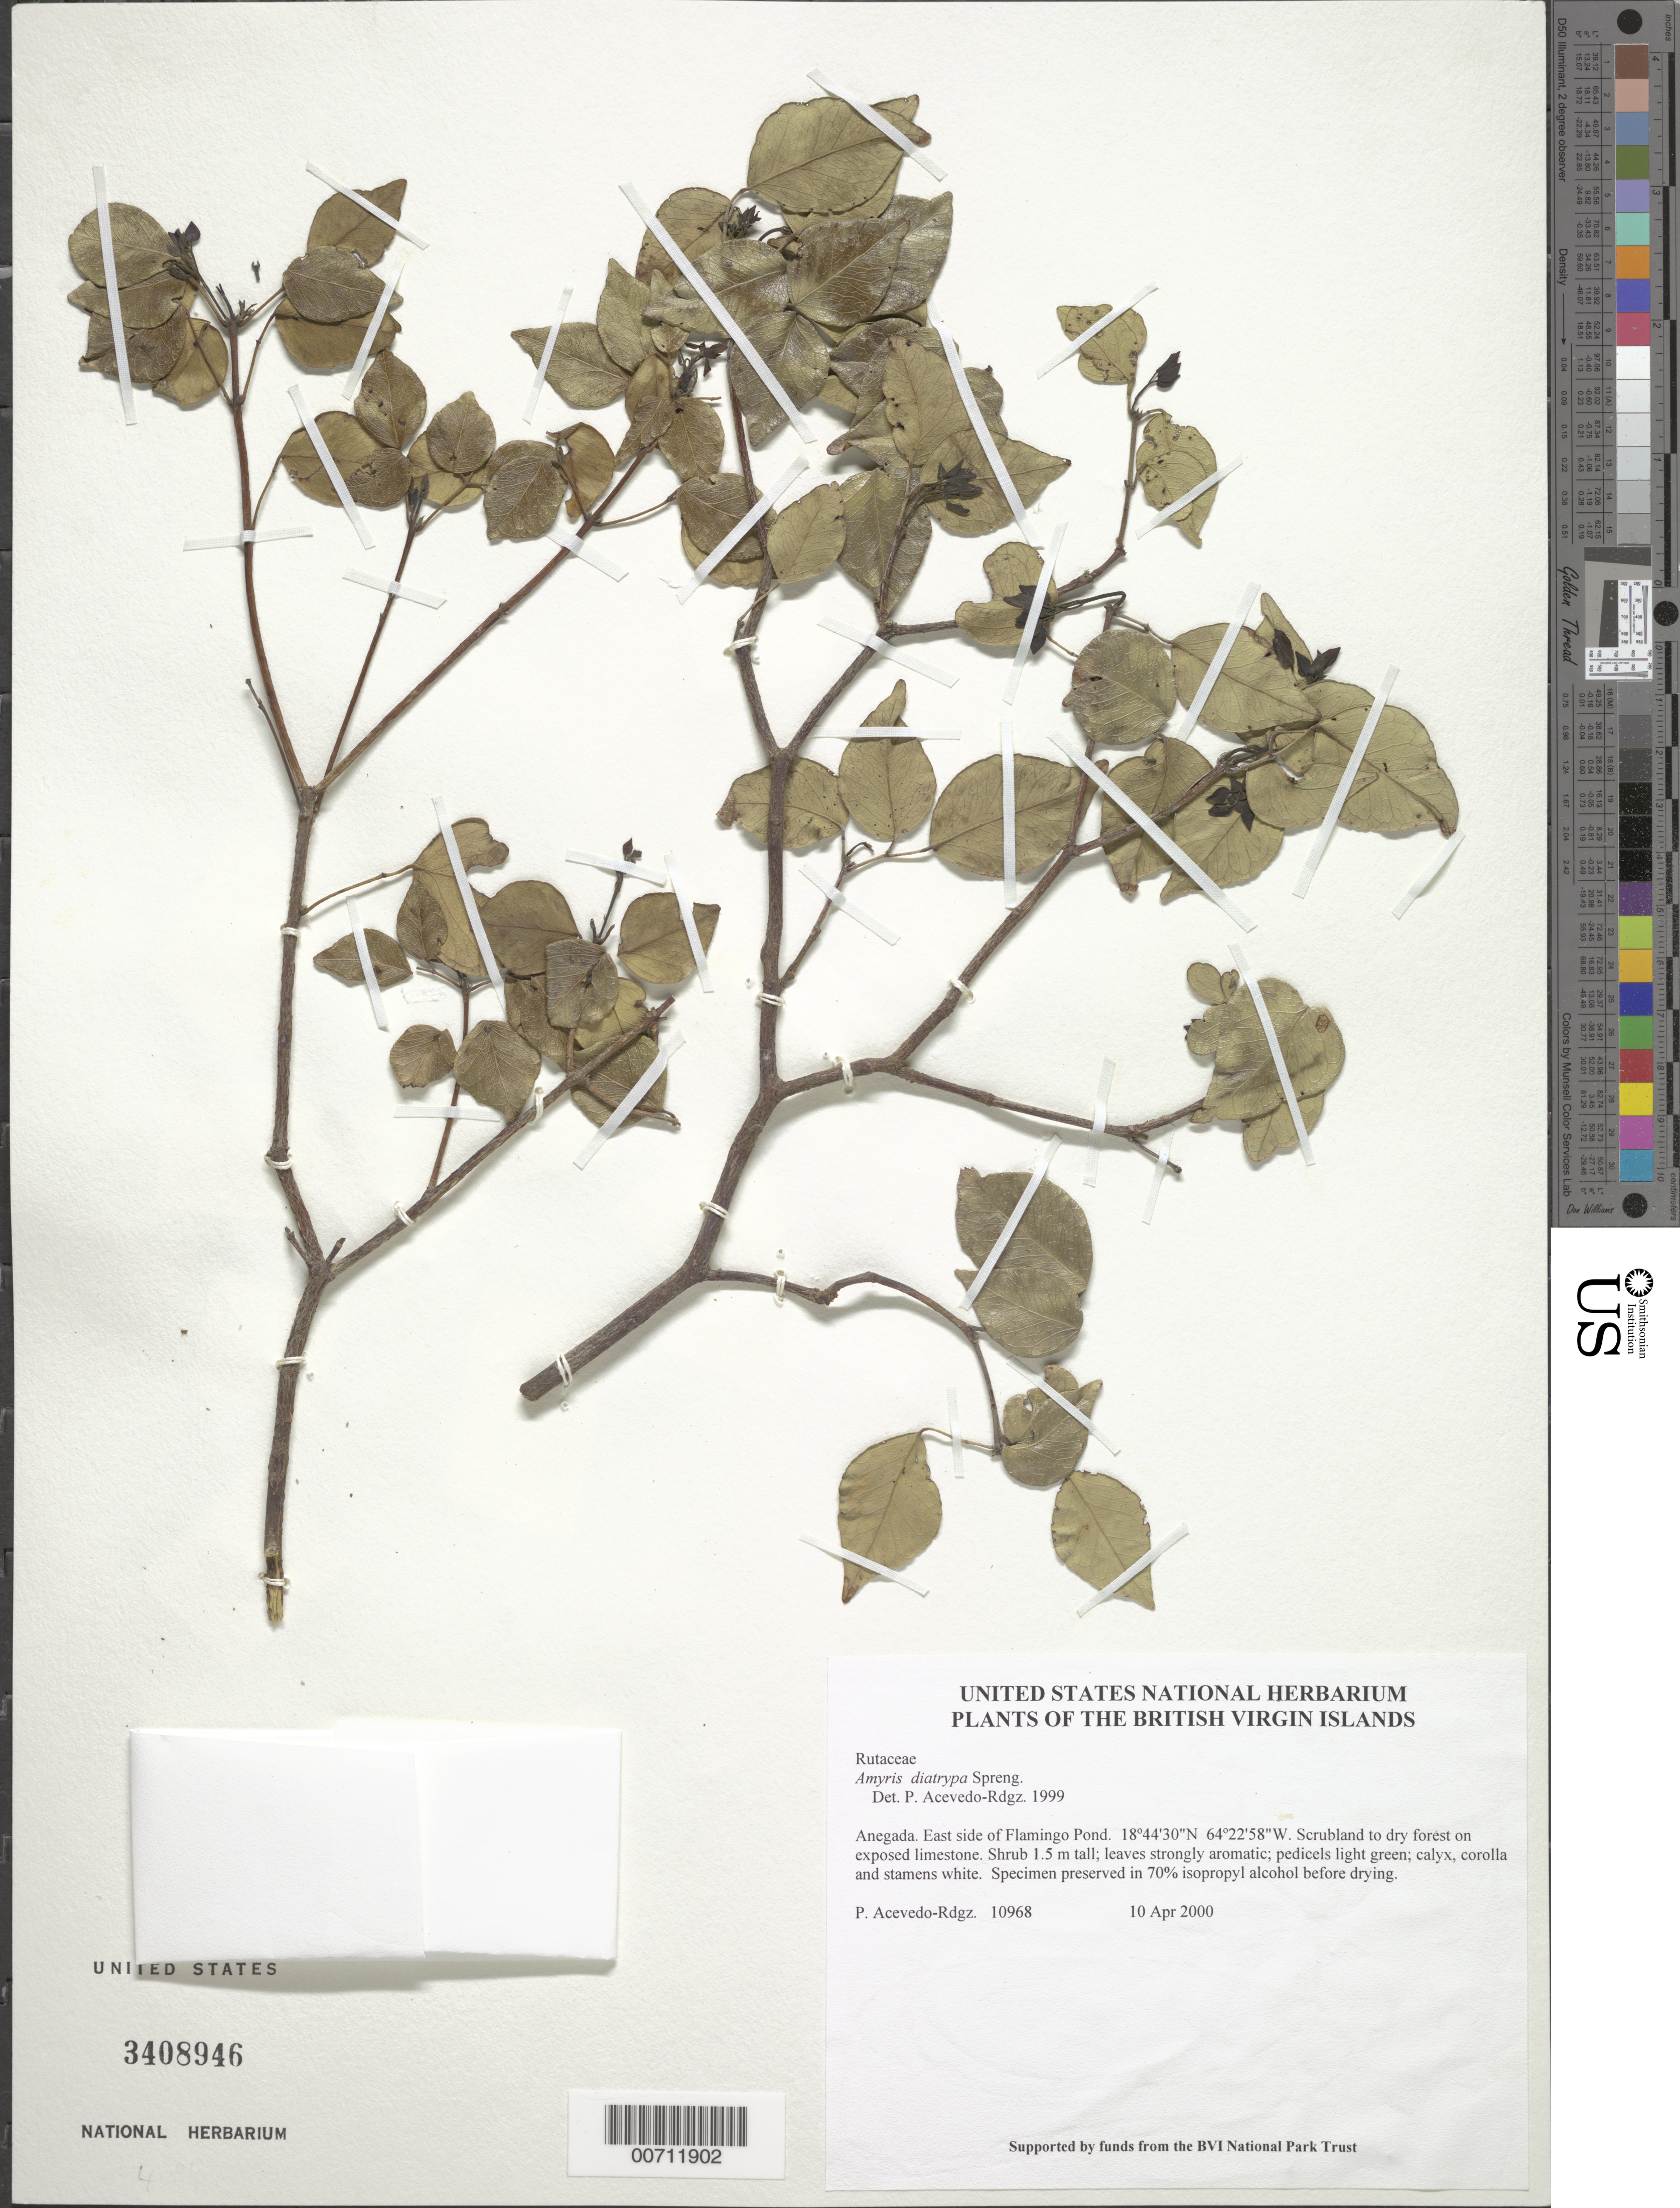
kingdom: Plantae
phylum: Tracheophyta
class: Magnoliopsida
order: Sapindales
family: Rutaceae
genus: Amyris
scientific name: Amyris diatrypa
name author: Spreng.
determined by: Acevedo-Rodríguez, P., (BOT), Smithsonian Institution - National Museum of Natural History (UNITED STATES)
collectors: P. Acevedo-Rodr.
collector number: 10968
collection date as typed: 10 Apr 2000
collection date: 2000-04-10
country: British Virgin Islands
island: Anegada I.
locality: East side of Flamingo Pond.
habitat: Scrubland to dry forest on exposed limestone.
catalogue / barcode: US 3408946